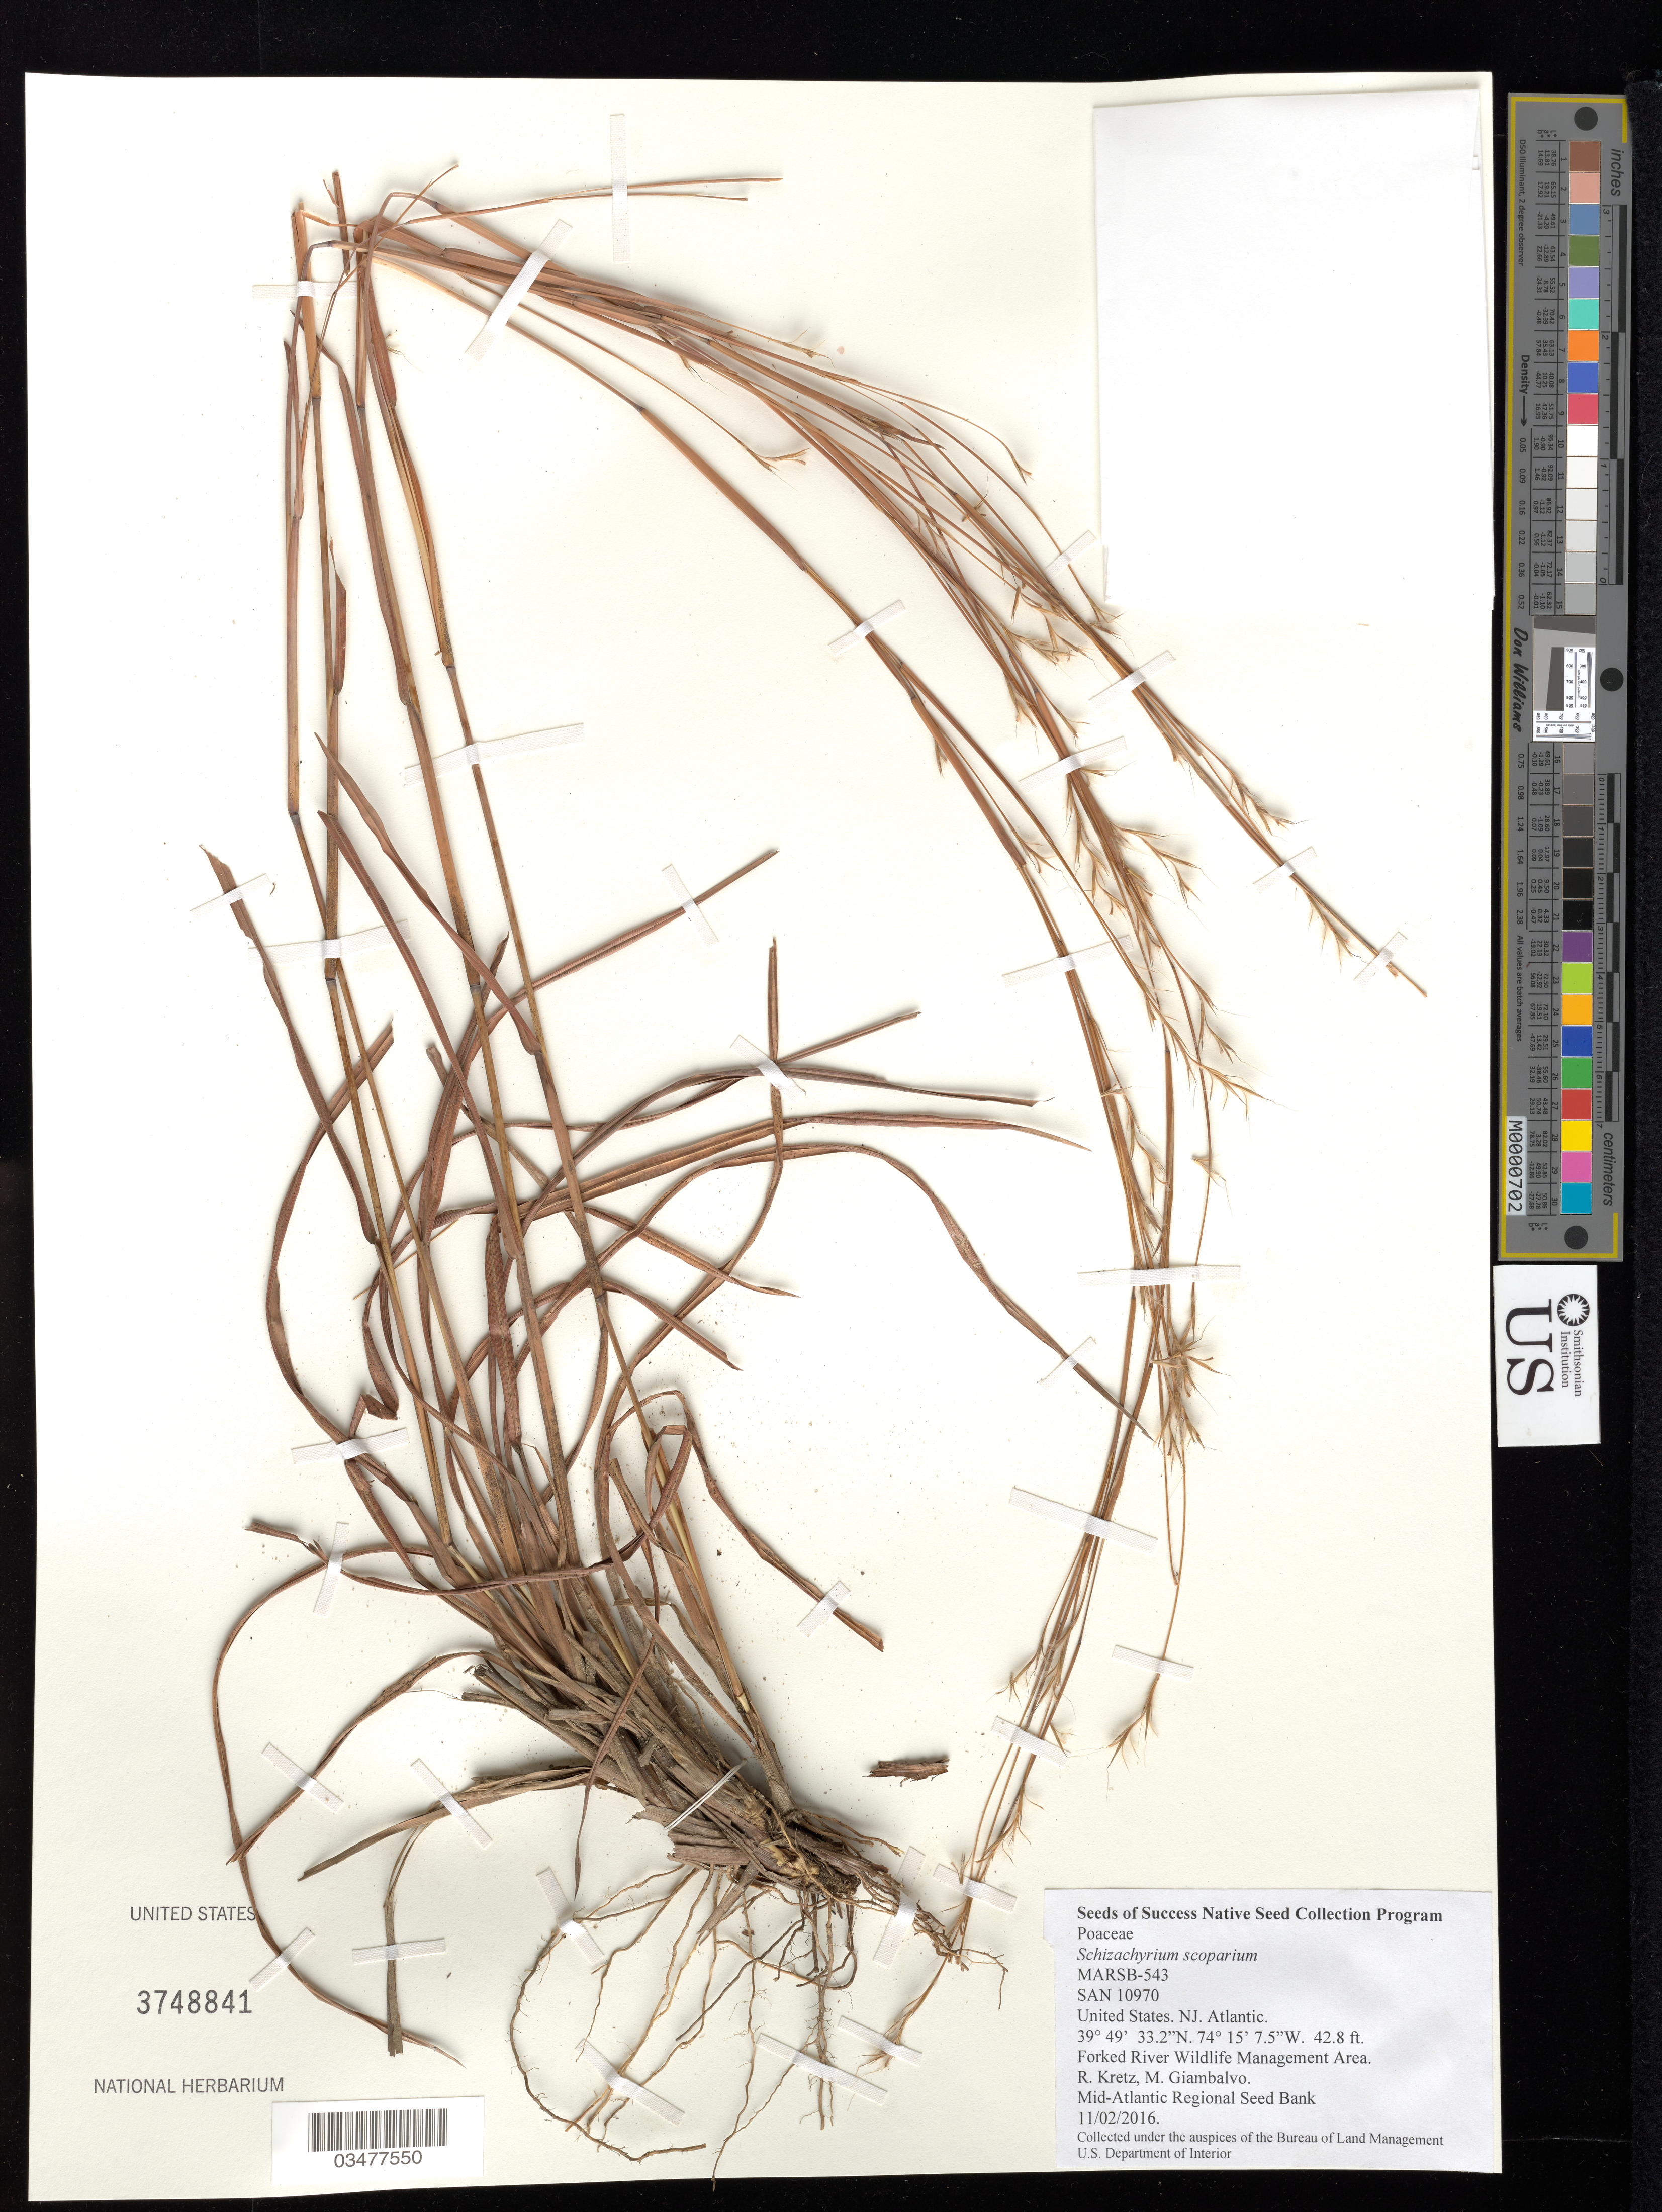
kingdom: Plantae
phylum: Tracheophyta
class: Liliopsida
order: Poales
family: Poaceae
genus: Schizachyrium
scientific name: Schizachyrium scoparium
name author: (Michx.) Nash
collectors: R. Kretz & M. Giambalvo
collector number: MARSB-543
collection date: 2016-11-02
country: United States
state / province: New Jersey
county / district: Atlantic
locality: Forked River Wildlife Management Area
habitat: pitch pine lowlands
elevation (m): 13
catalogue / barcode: US 3748841